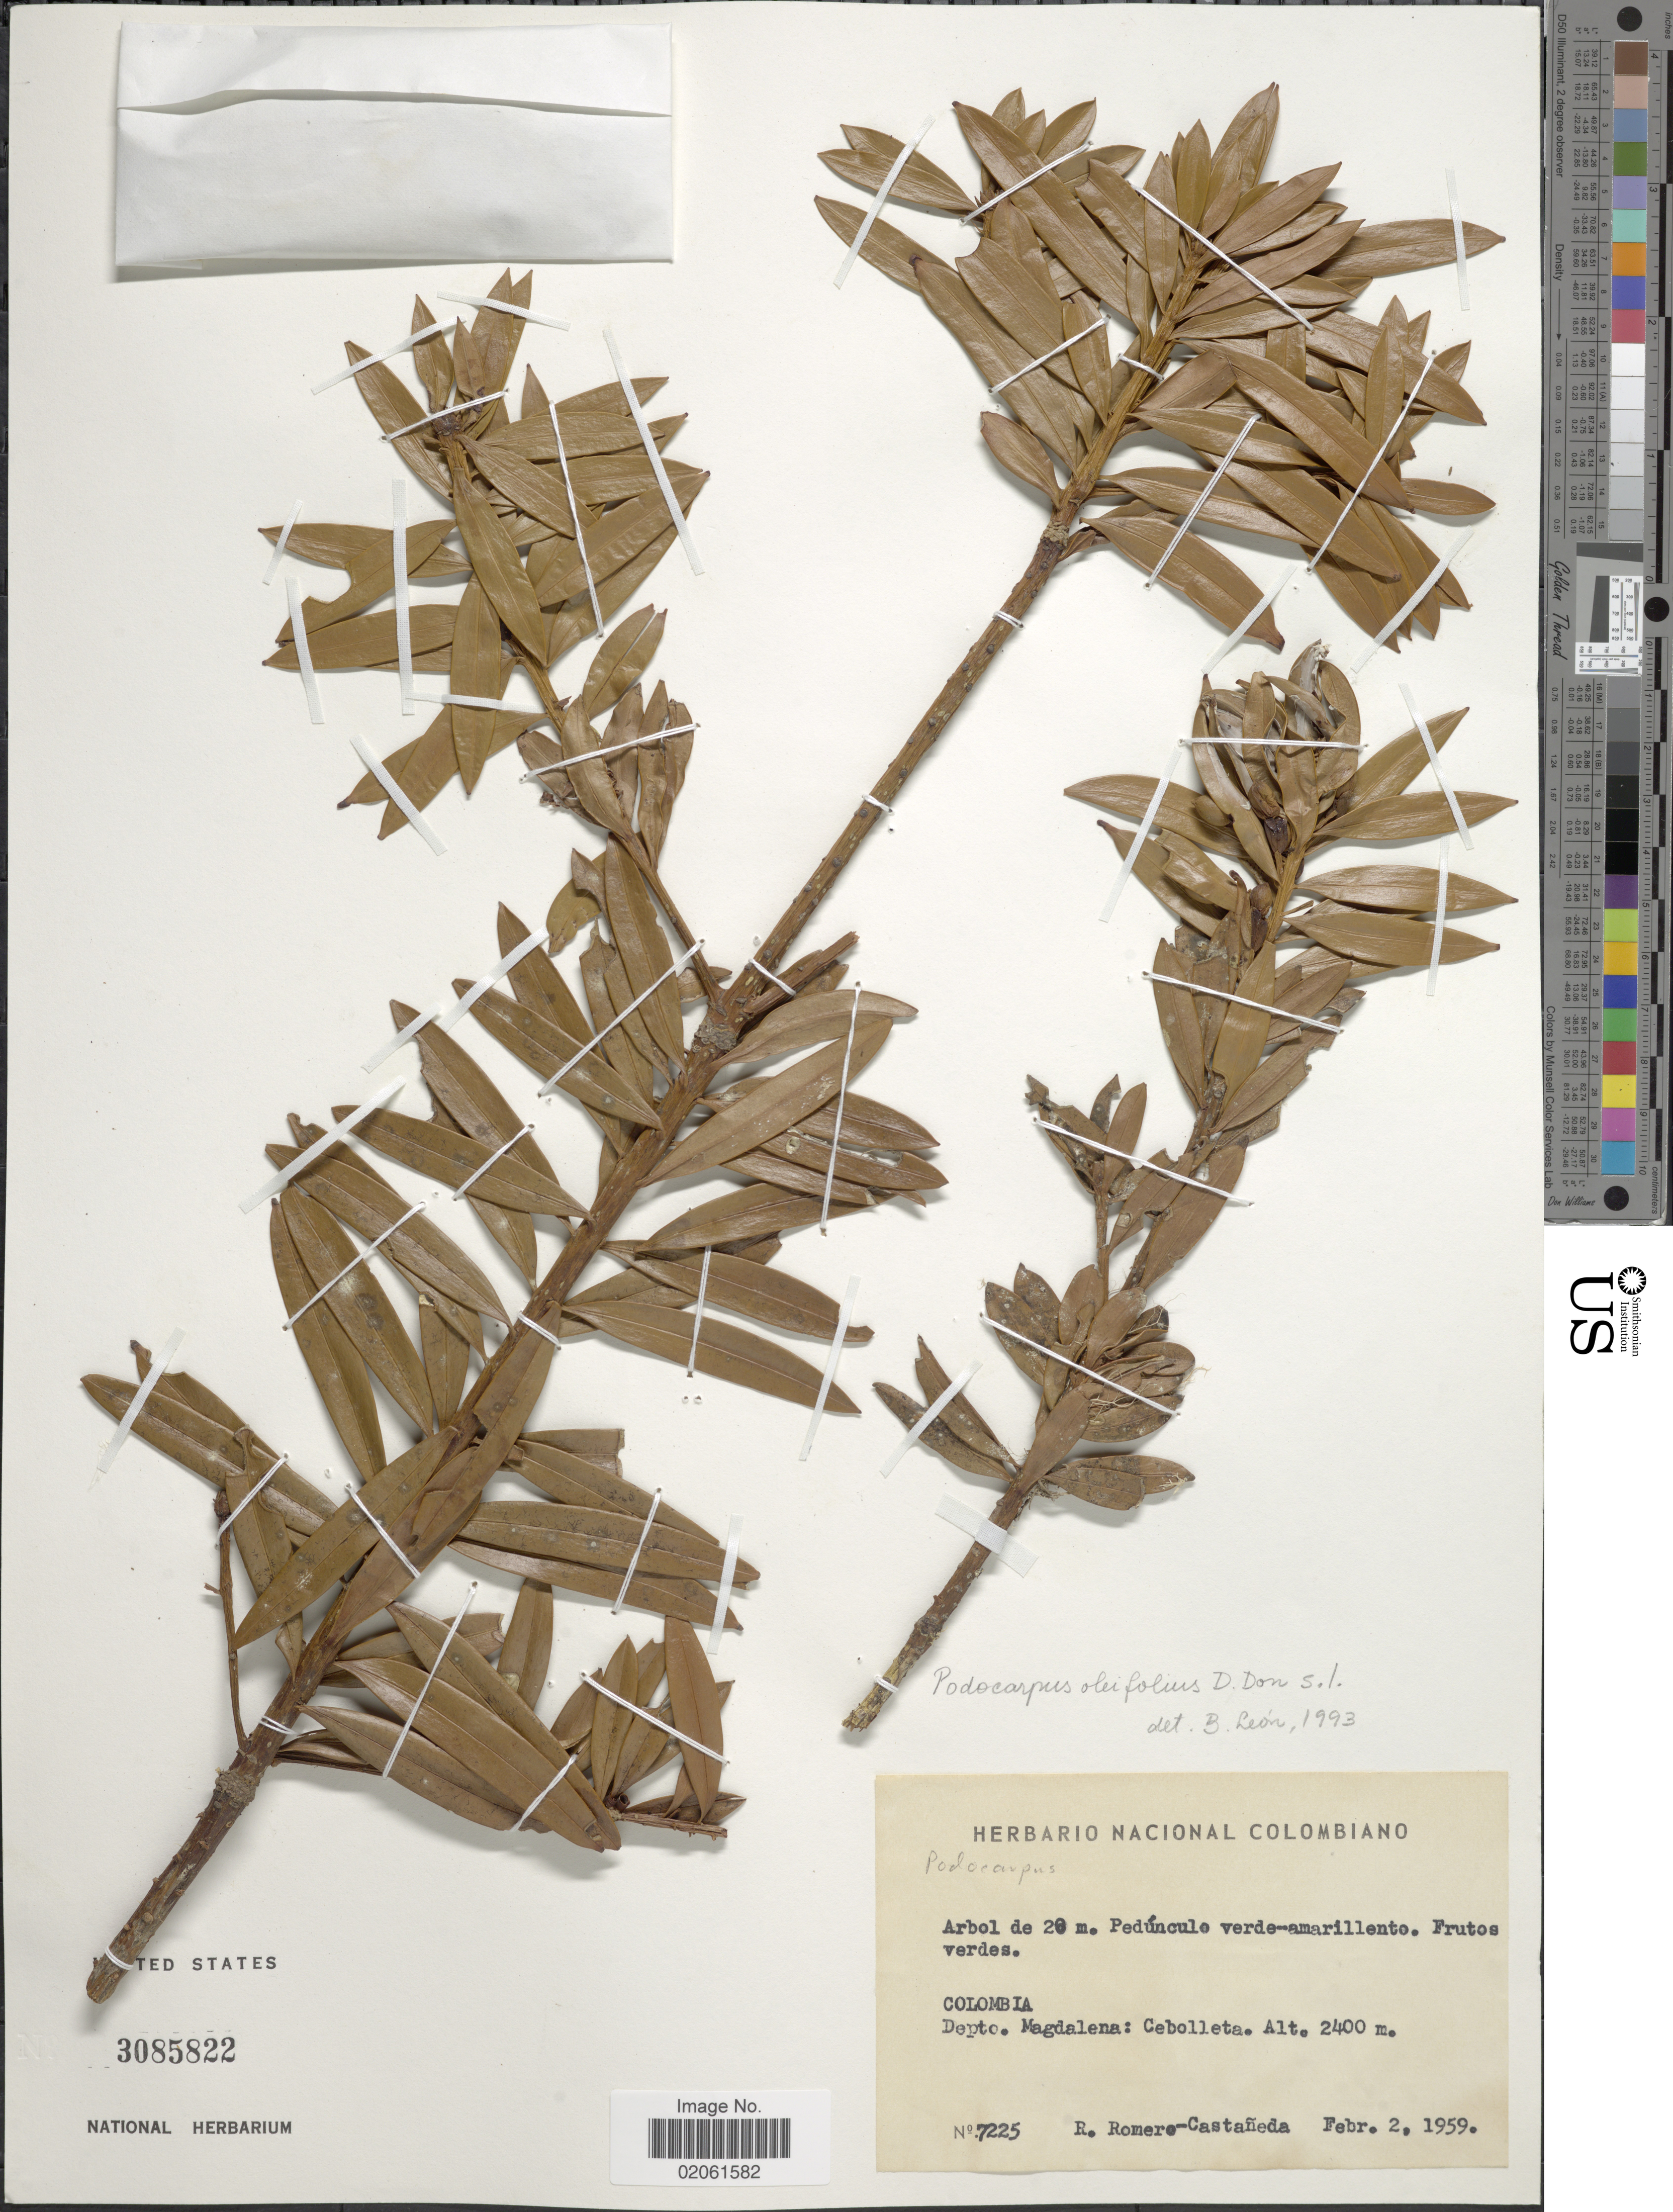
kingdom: Plantae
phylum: Tracheophyta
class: Pinopsida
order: Pinales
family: Podocarpaceae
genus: Podocarpus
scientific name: Podocarpus oleifolius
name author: D. Don ex Lamb.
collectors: R. Romero Castañeda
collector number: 7225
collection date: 1959-02-02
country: Colombia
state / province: Magdalena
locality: Colombia, Depto. Magdalena: Cebolleta.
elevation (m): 2400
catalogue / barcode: US 3085822